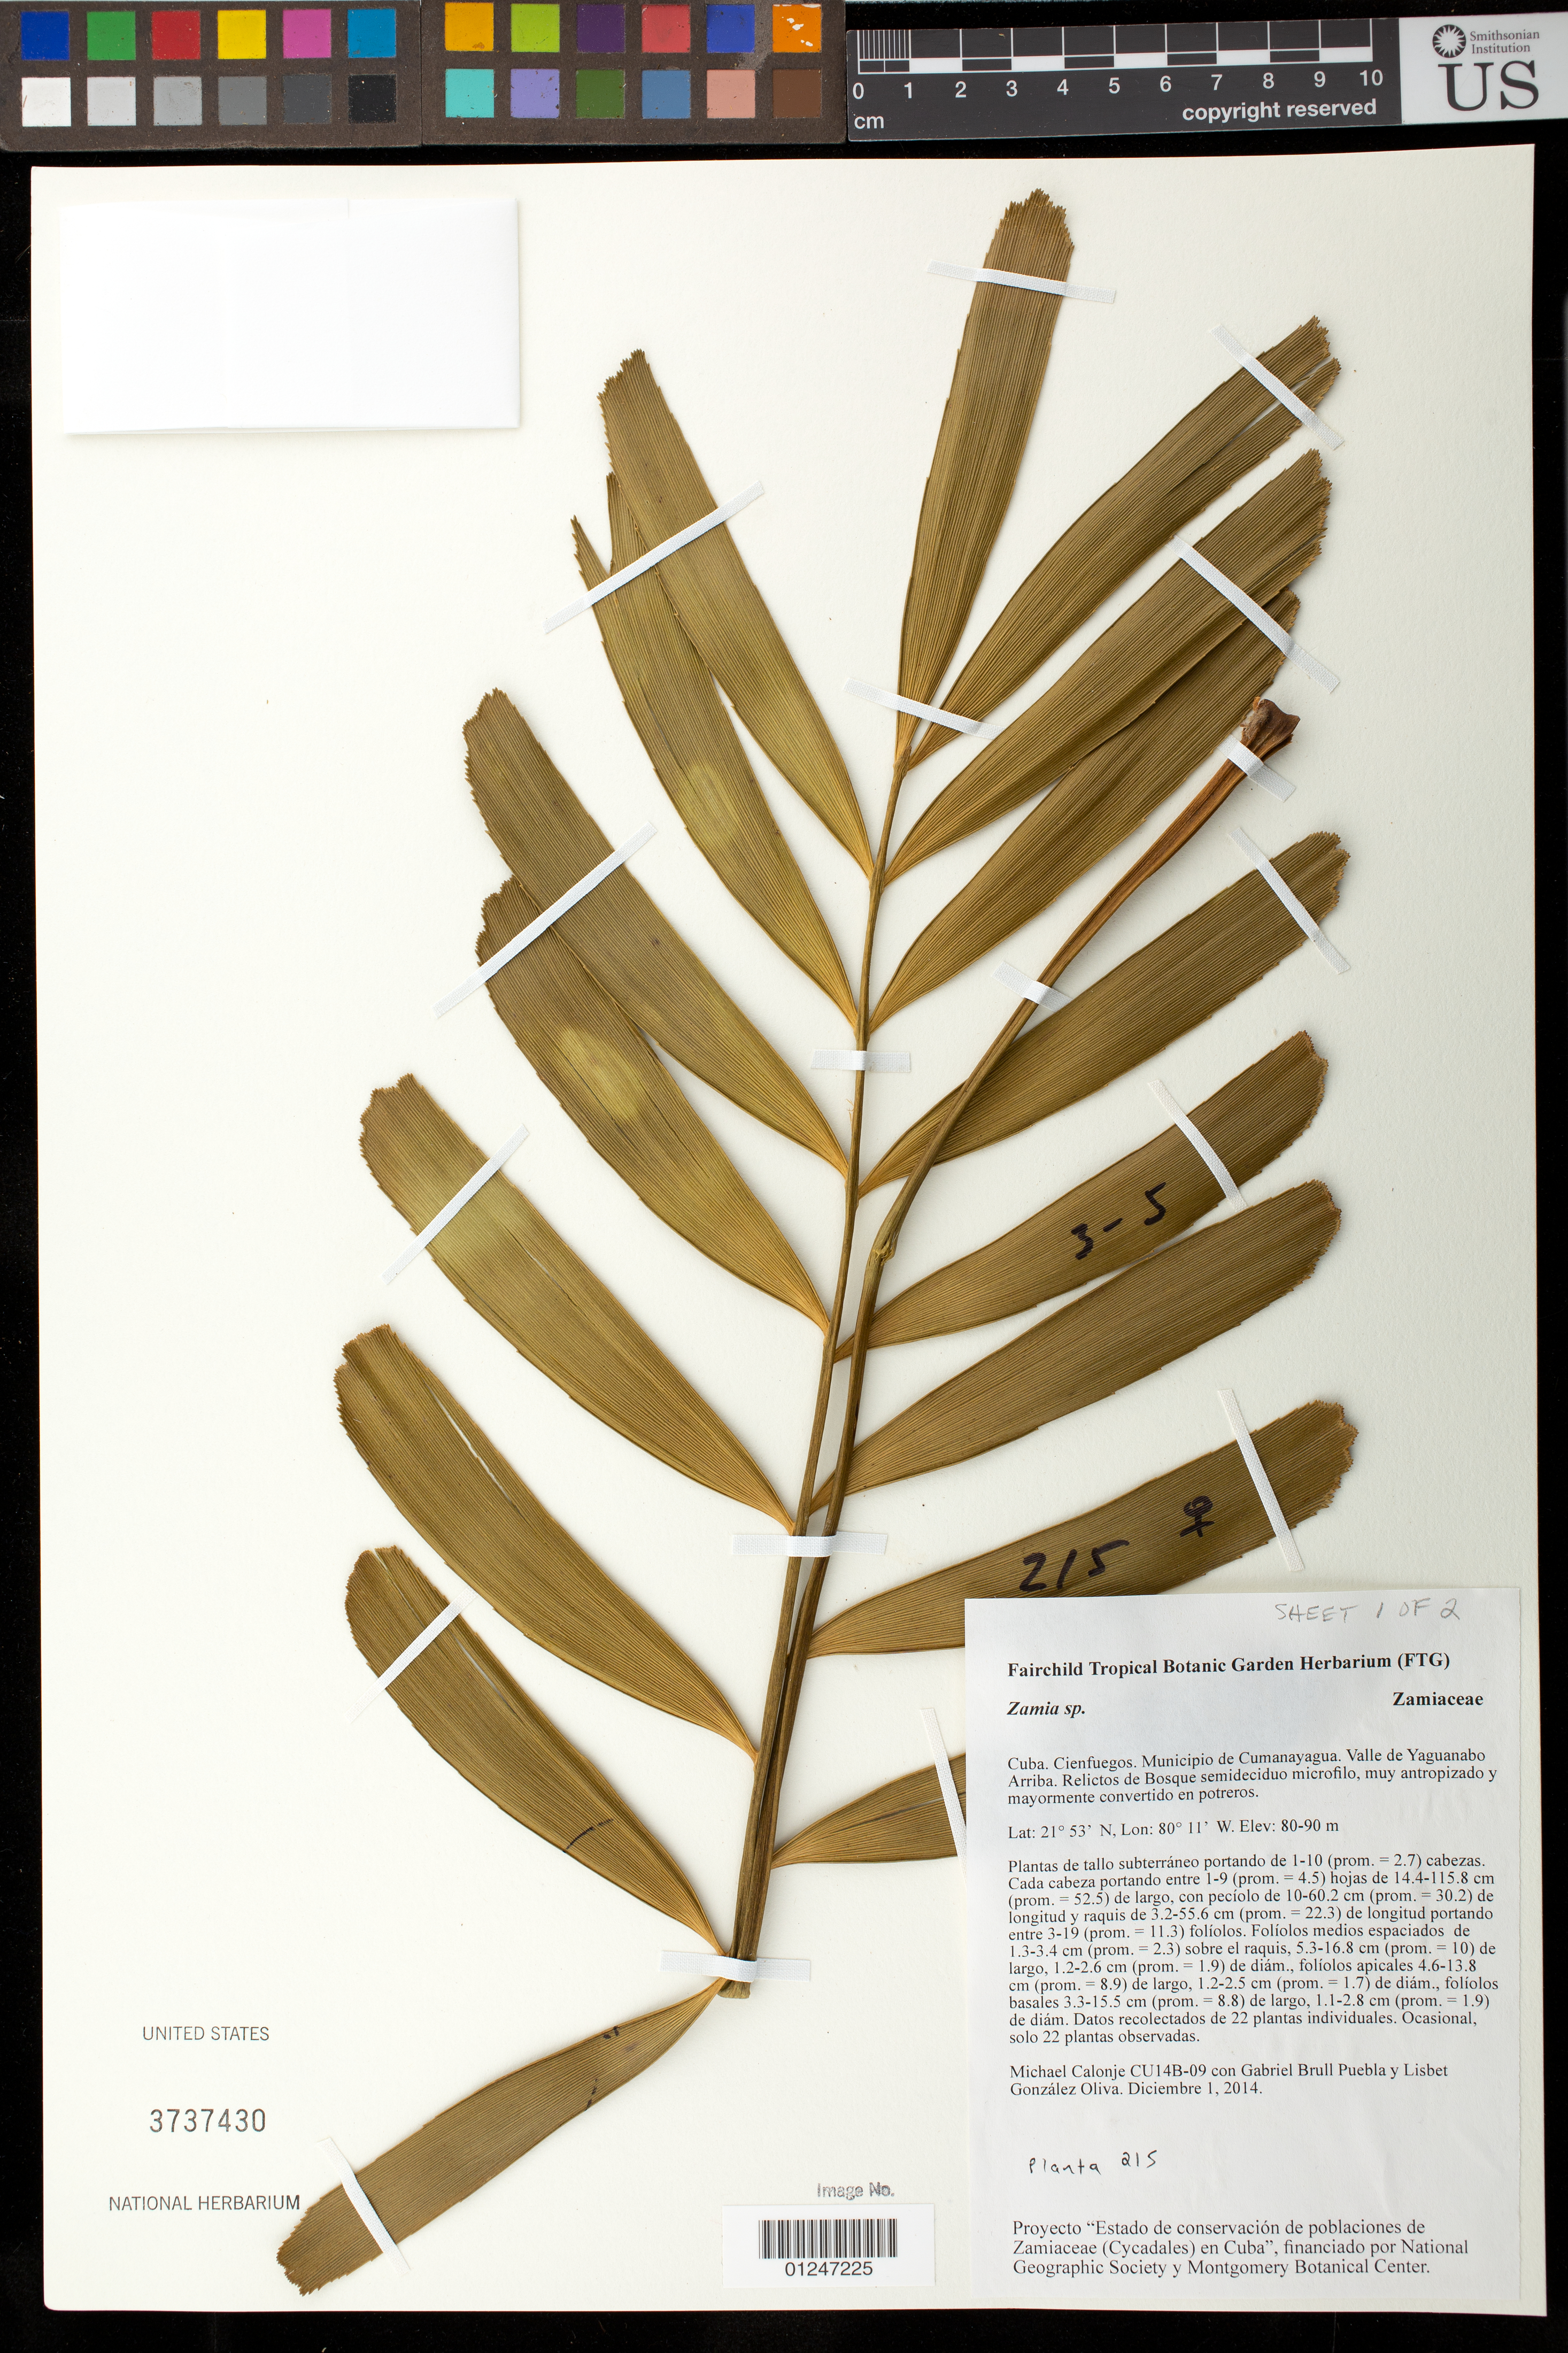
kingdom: Plantae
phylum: Tracheophyta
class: Cycadopsida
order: Cycadales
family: Zamiaceae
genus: Zamia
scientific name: Zamia sp.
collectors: M. Calonje et al.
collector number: CU14B-09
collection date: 2014-12-01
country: Cuba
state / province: Cienfuegos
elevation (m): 80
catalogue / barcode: US 3737430